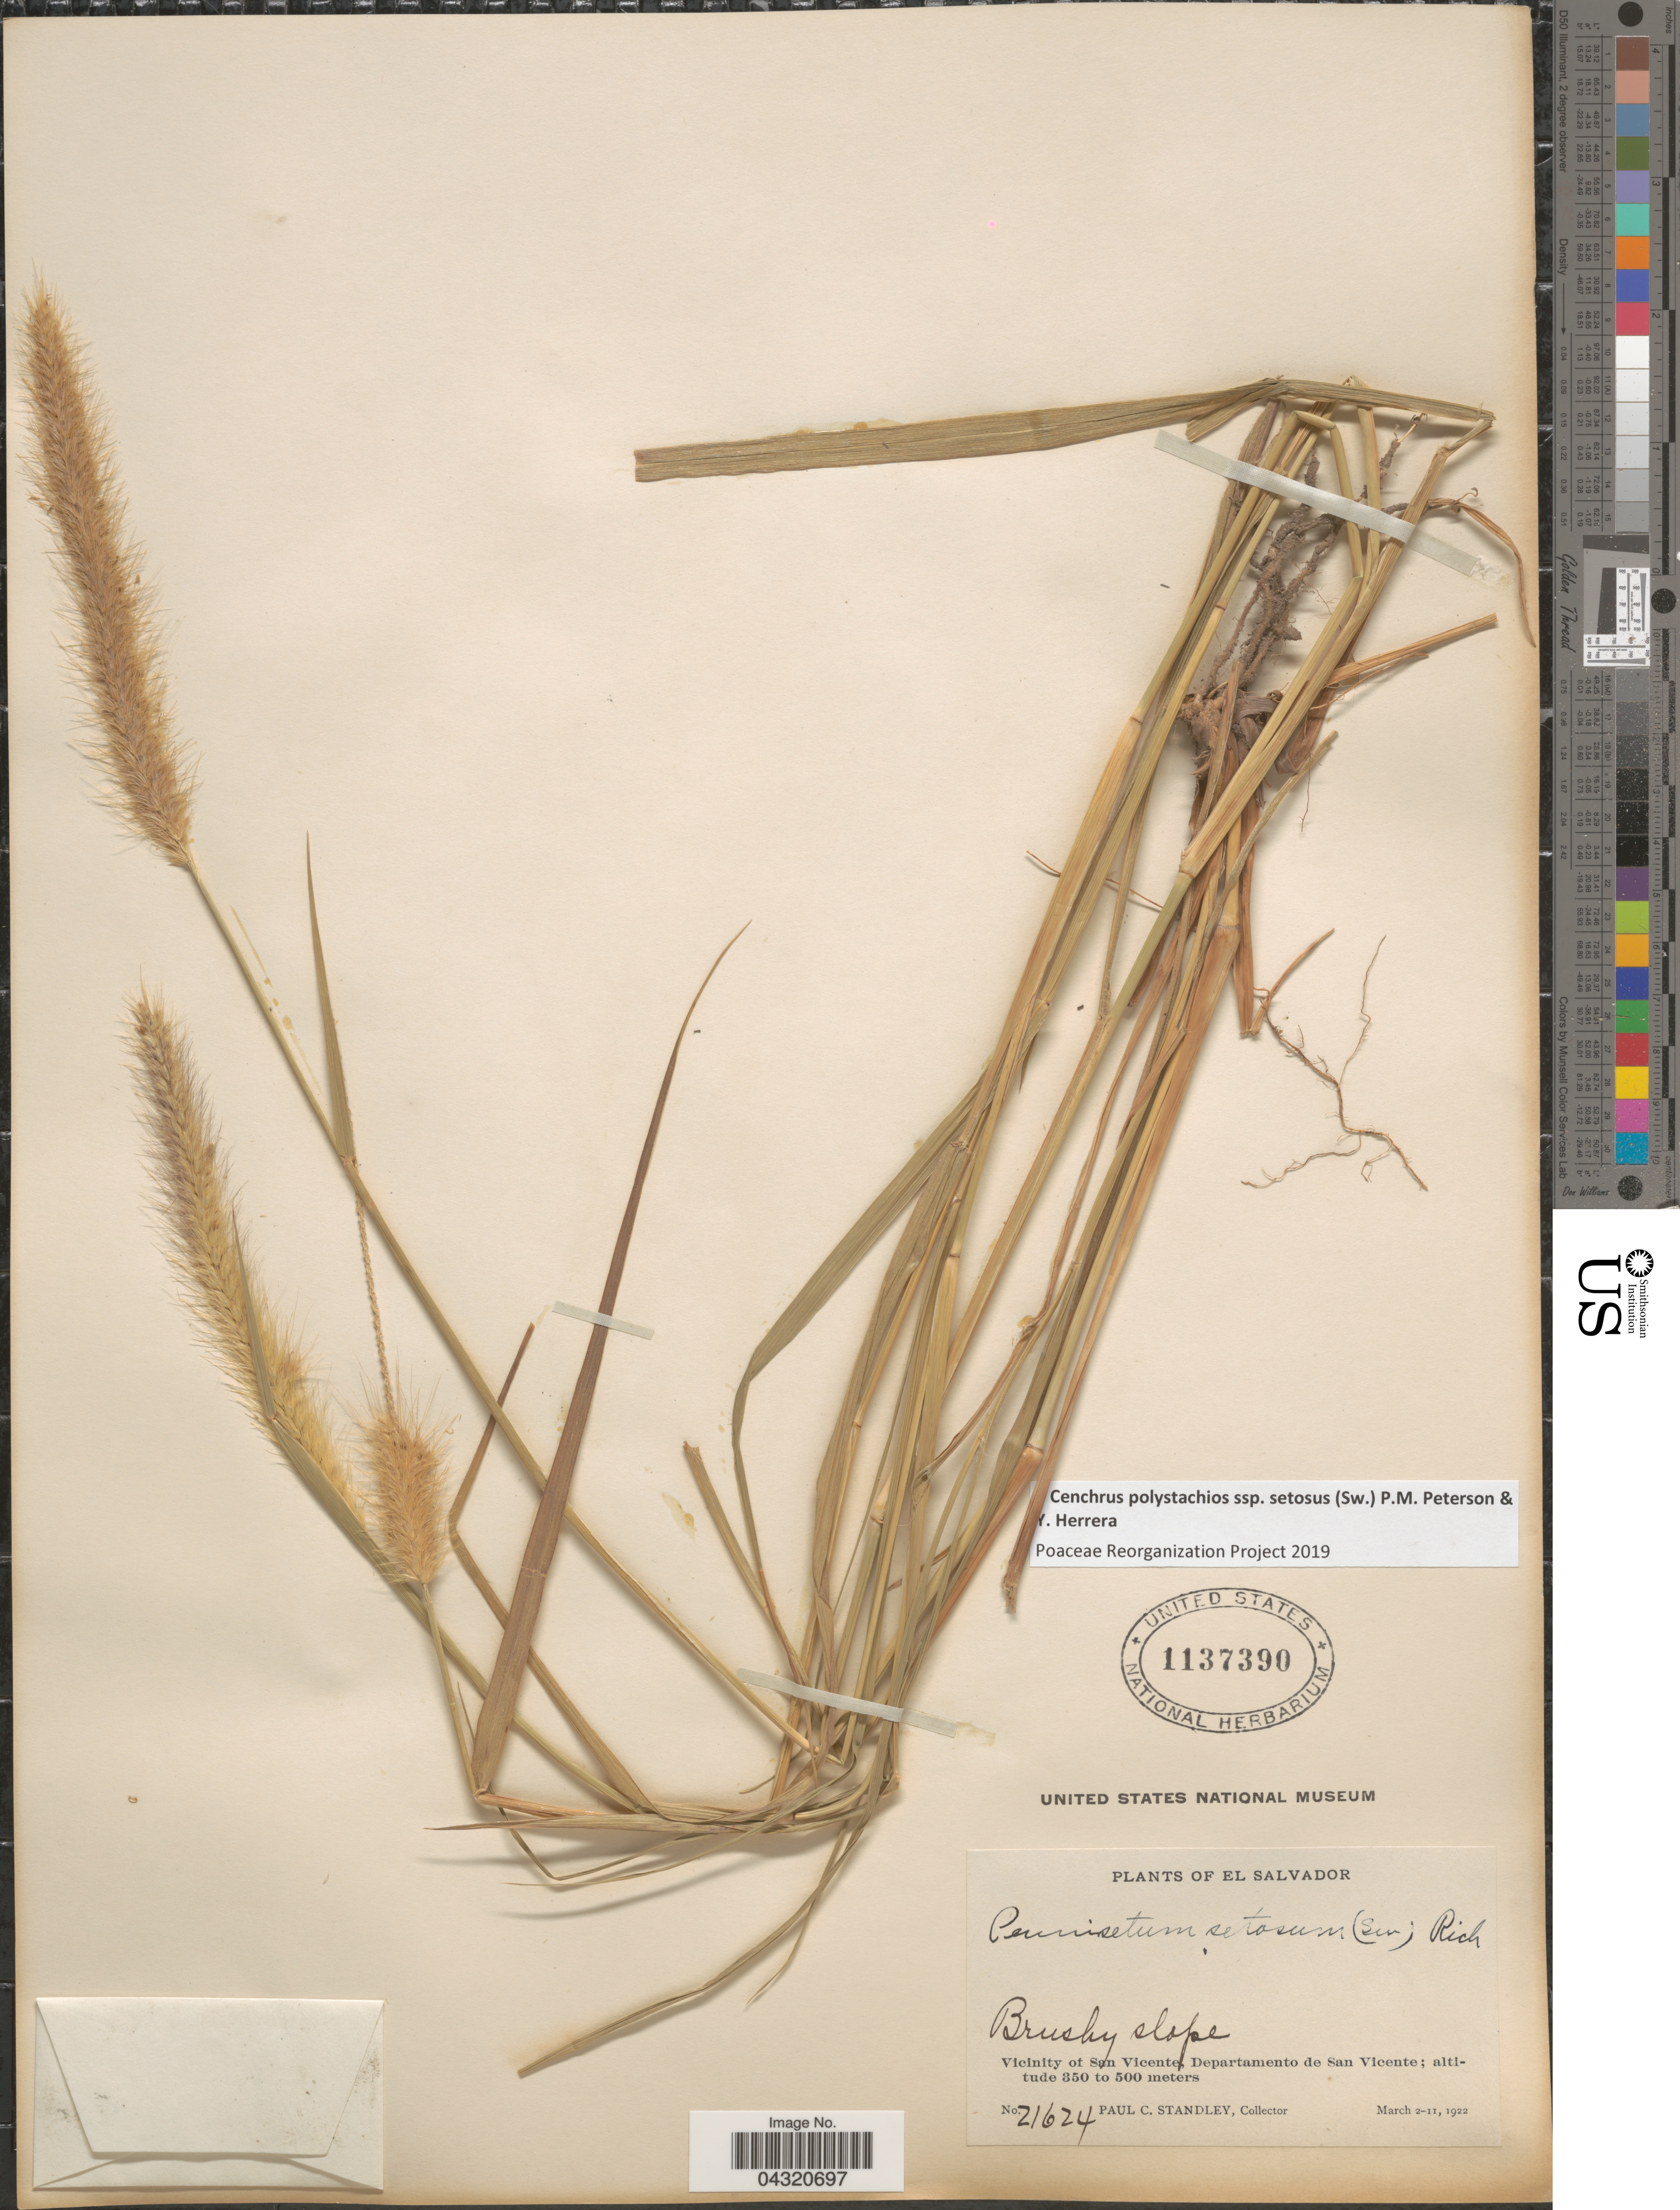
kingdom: Plantae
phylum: Tracheophyta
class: Liliopsida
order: Poales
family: Poaceae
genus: Cenchrus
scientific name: Cenchrus polystachios subsp. setosus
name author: (Sw.) P.M. Peterson & Y. Herrera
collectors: P. C. Standley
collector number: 21624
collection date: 1922-03-02/1922-03-11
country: El Salvador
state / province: San Vincente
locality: Vicinity of San Vicente, Departamento de San Vicente.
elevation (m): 350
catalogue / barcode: US 1137390